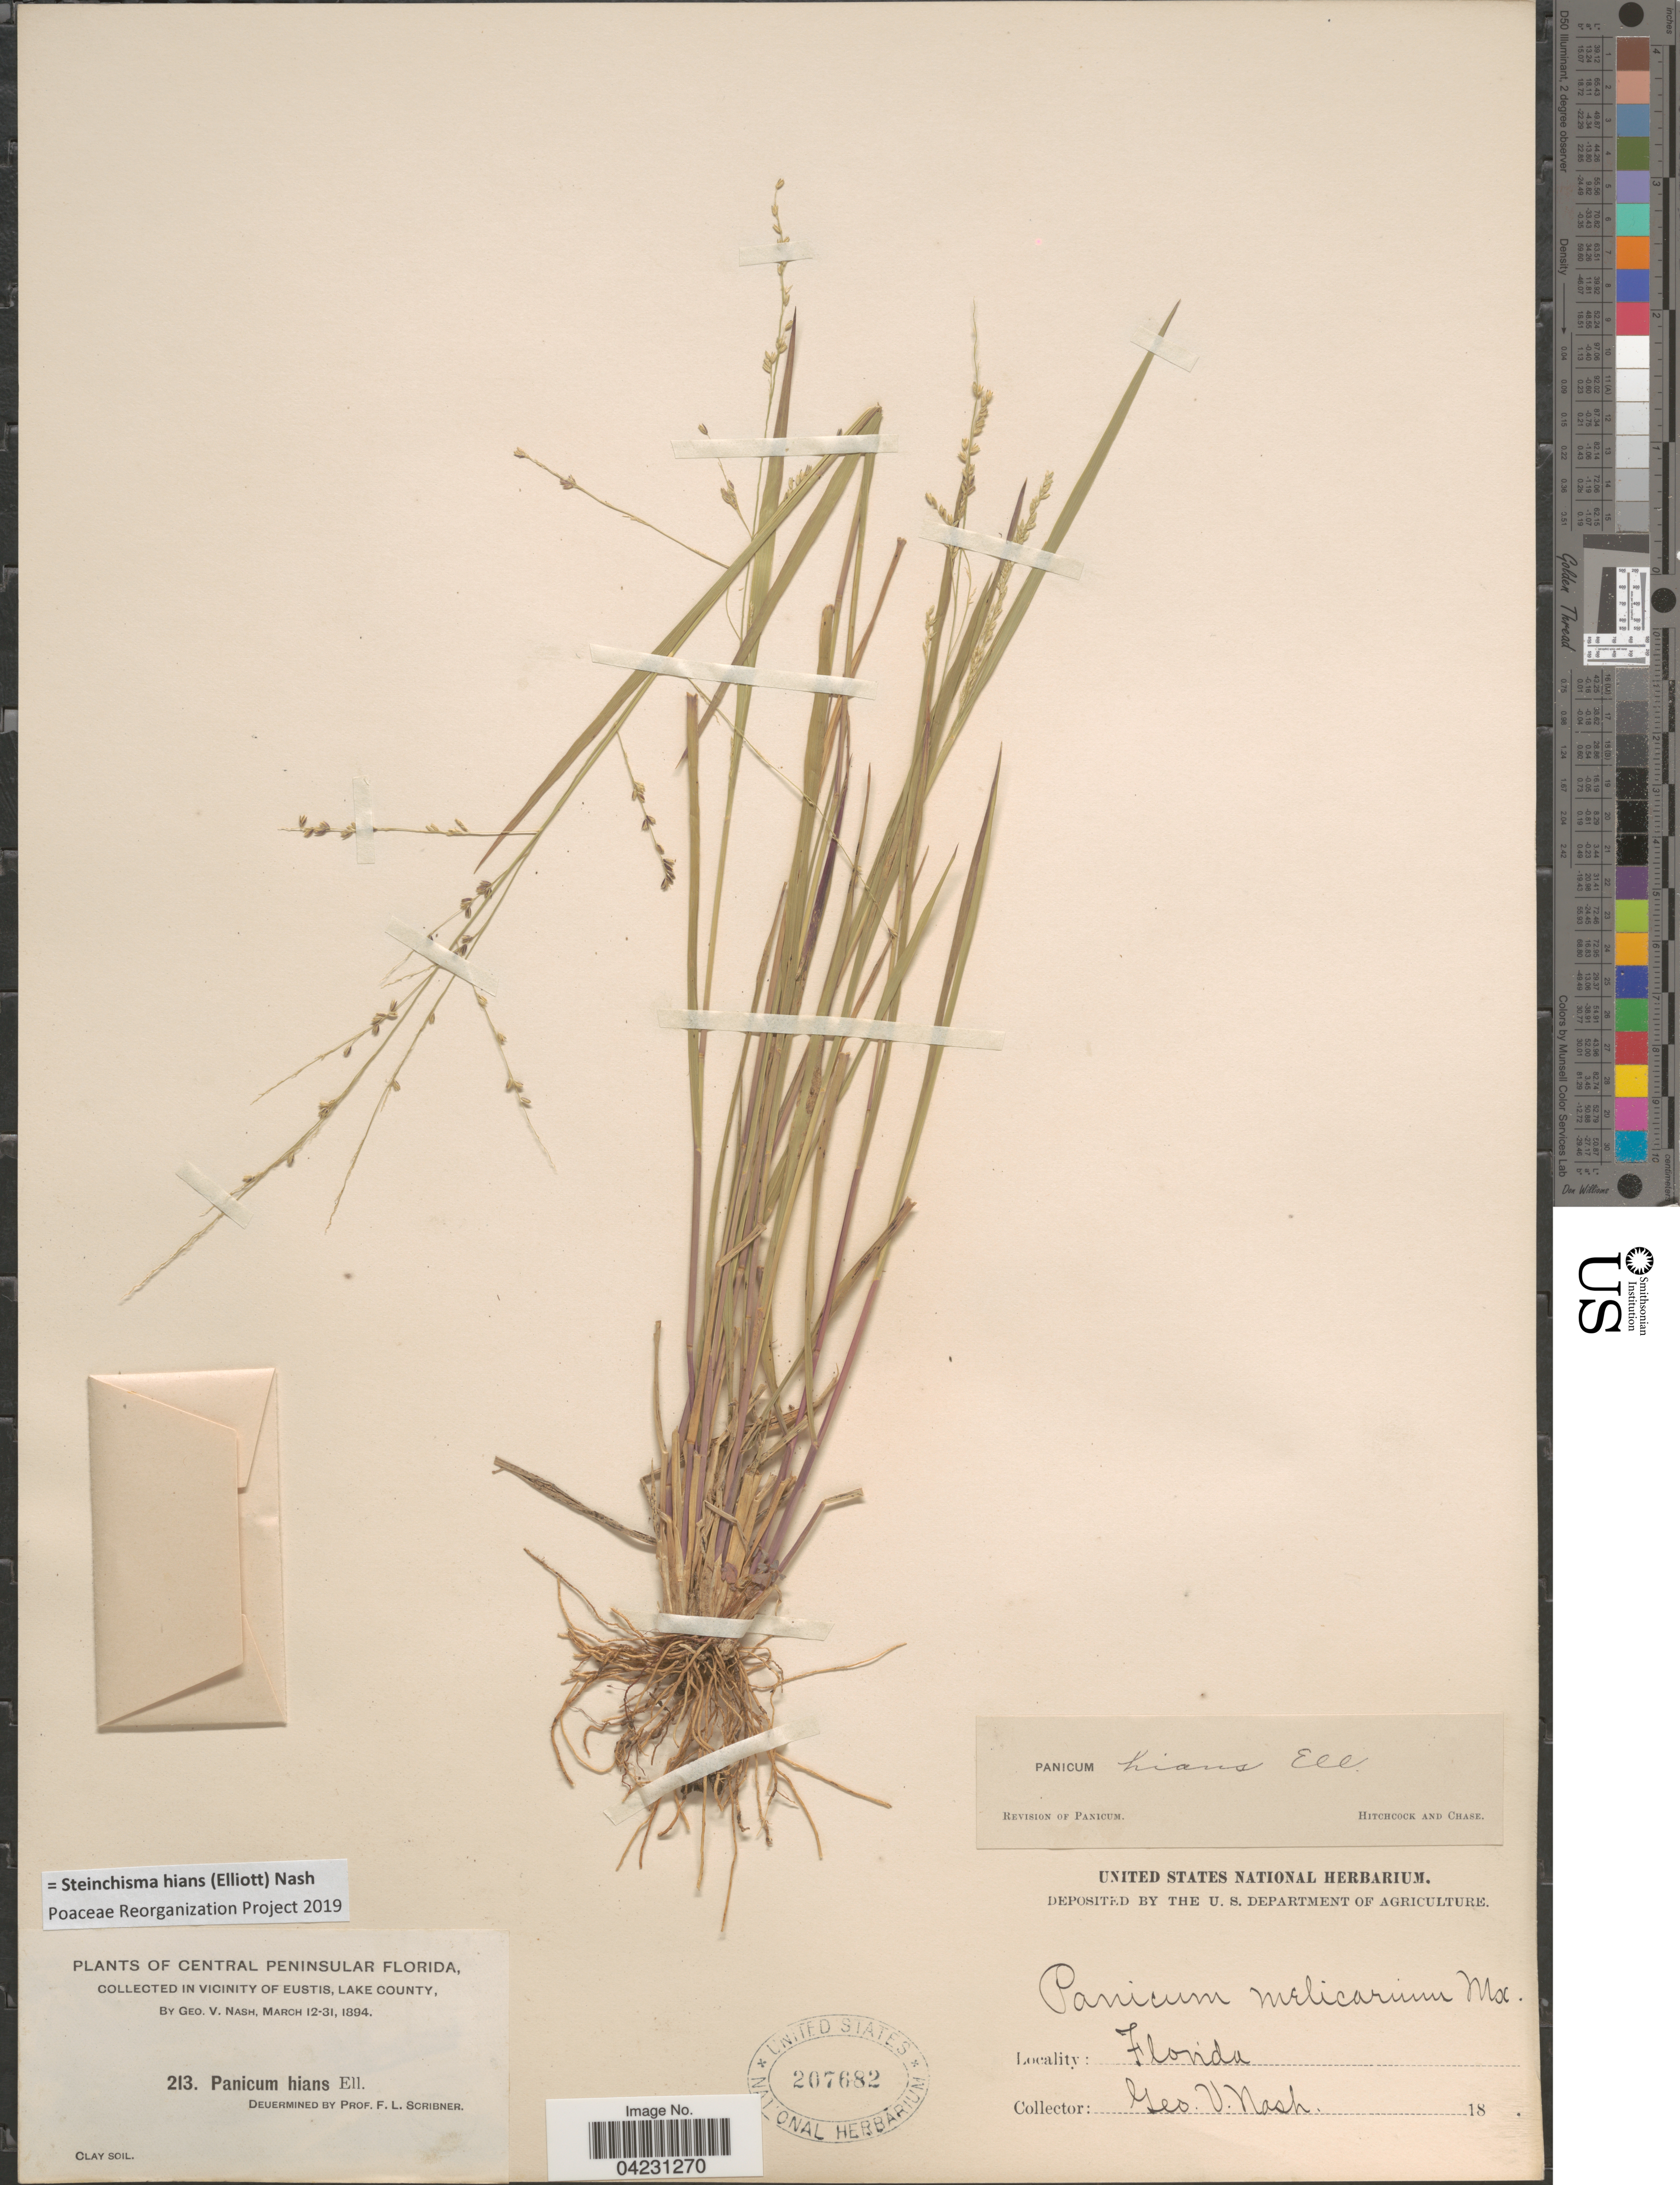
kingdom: Plantae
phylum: Tracheophyta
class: Liliopsida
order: Poales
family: Poaceae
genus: Steinchisma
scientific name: Steinchisma hians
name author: (Elliott) Nash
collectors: G. V. Nash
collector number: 213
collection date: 1894-03-12/1894-03-31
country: United States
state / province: Florida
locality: Central Peninsular Florida. In vicinity of Eustis, Lake County.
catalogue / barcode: US 207682